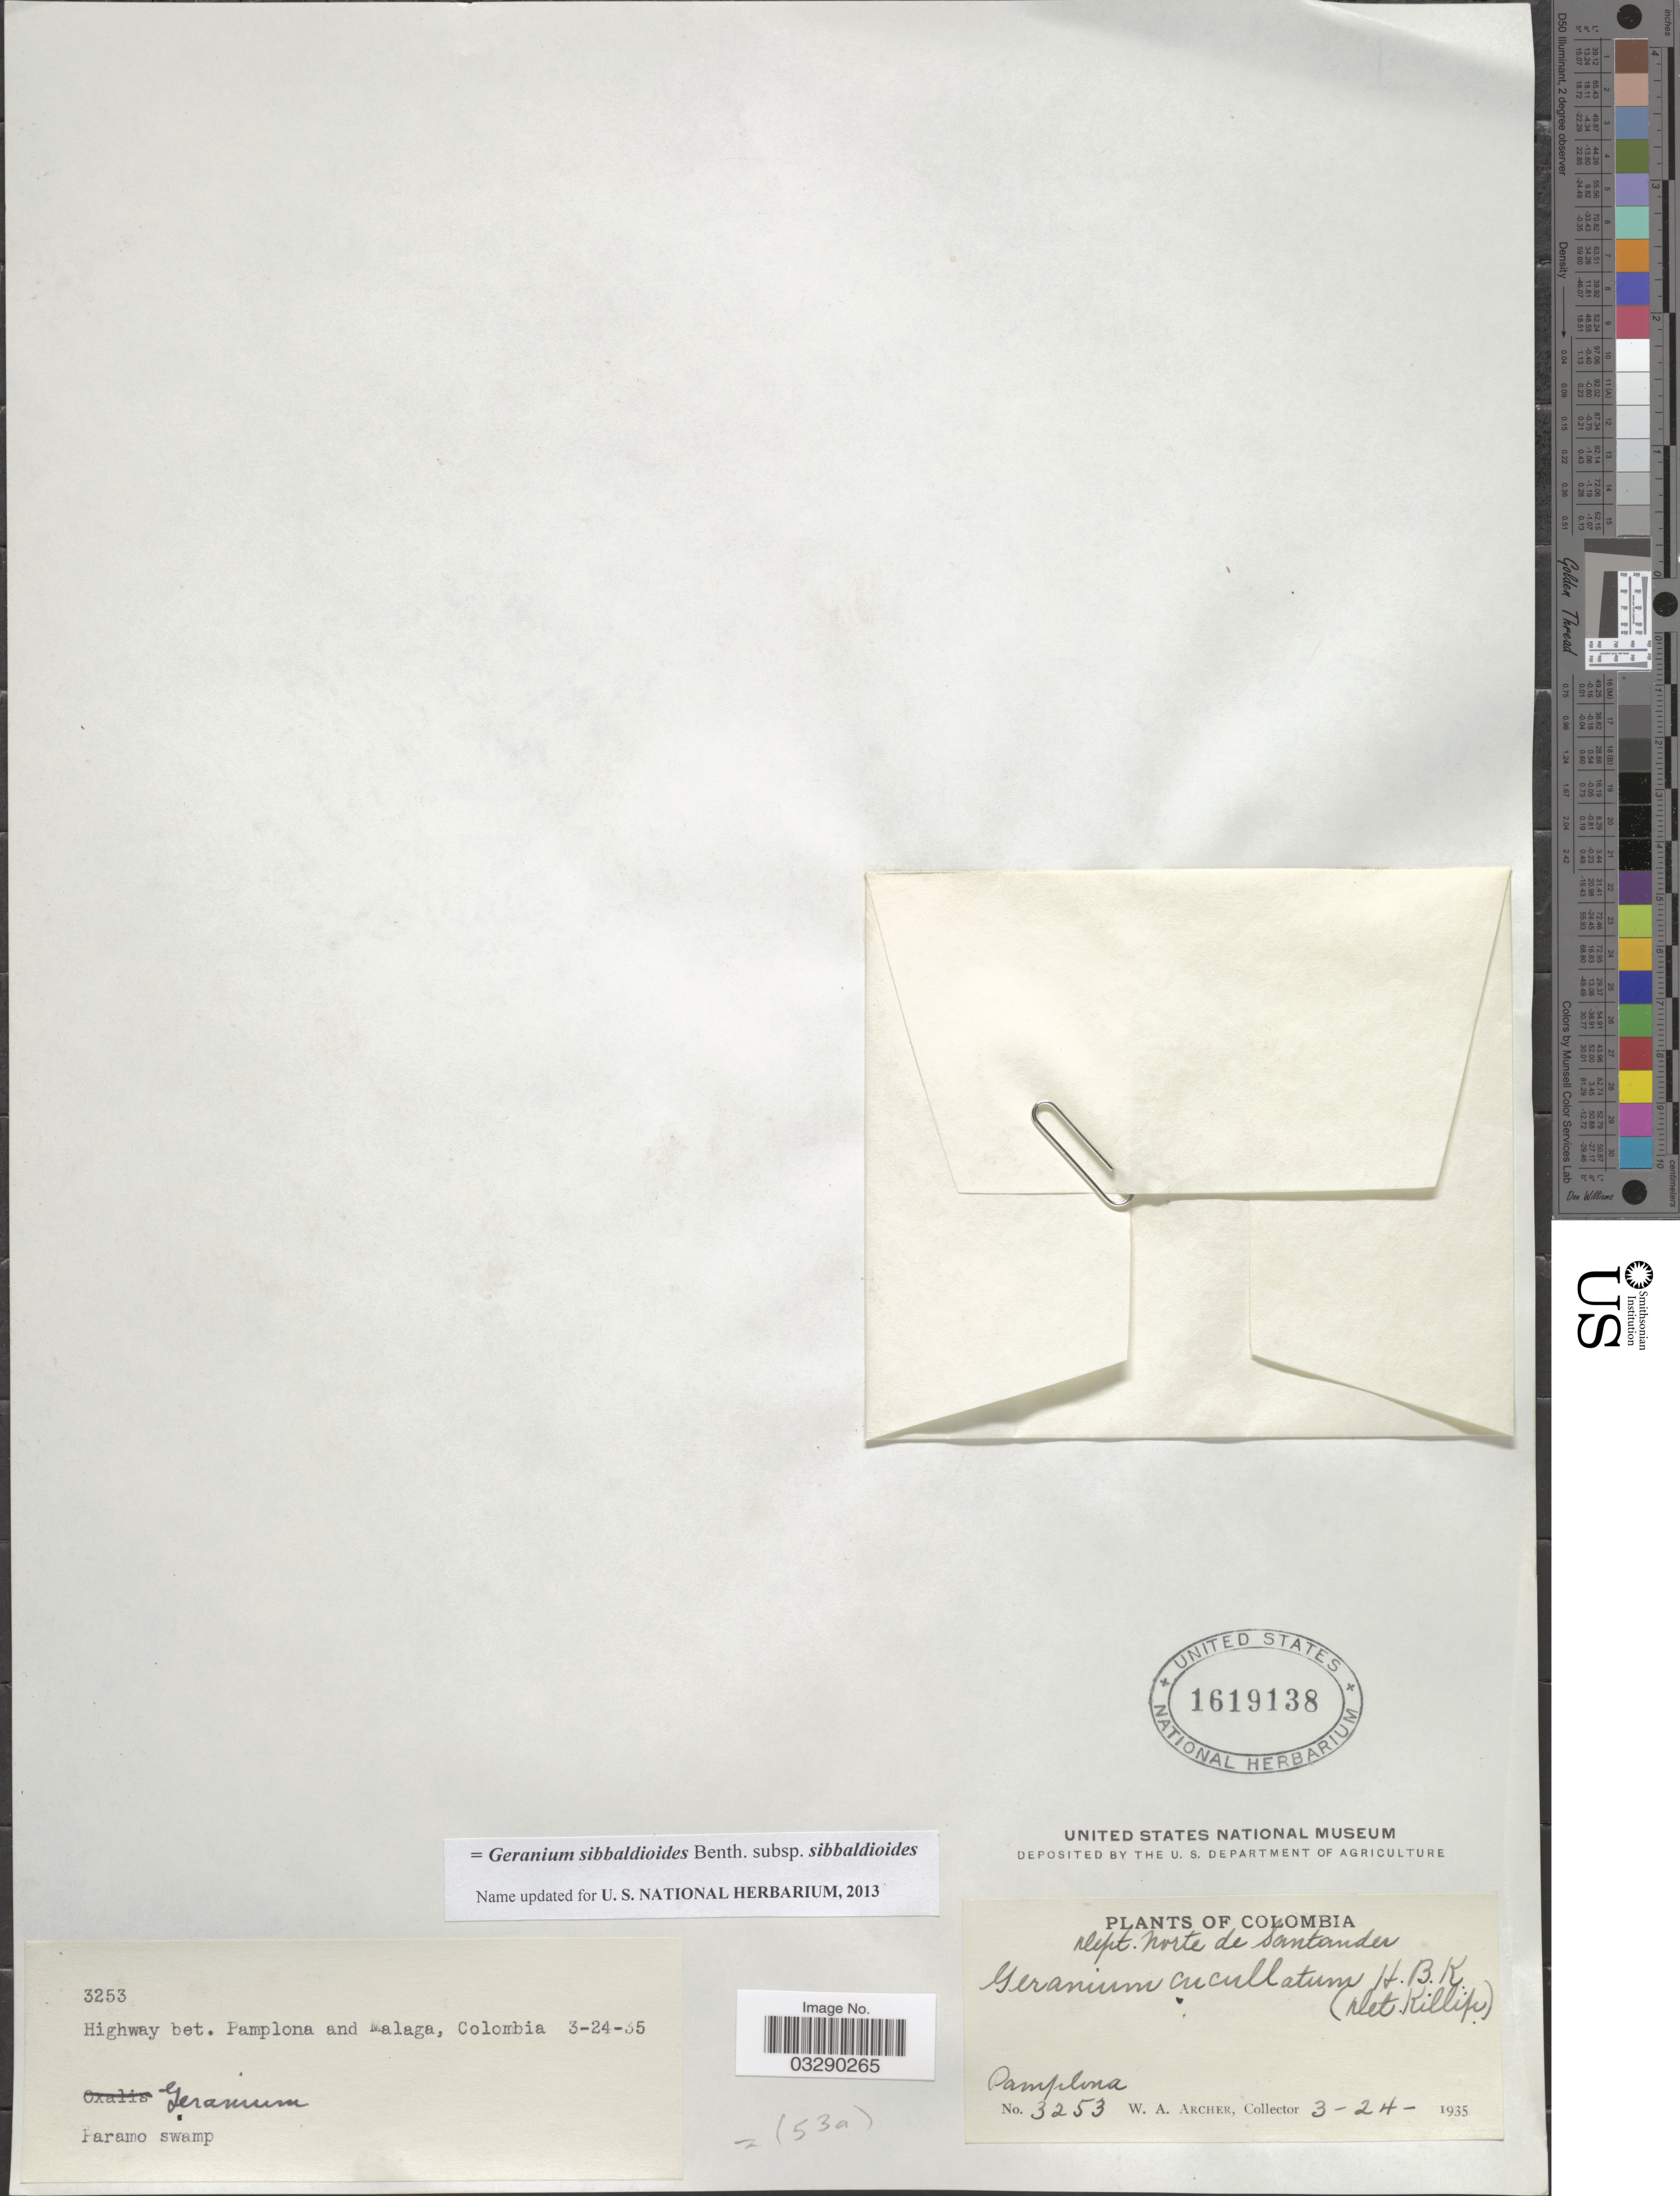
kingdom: Plantae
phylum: Tracheophyta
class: Magnoliopsida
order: Geraniales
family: Geraniaceae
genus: Geranium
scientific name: Geranium sibbaldioides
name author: Benth.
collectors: W. Archer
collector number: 3253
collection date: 1935-03-24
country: Colombia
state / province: Norte de Santander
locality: Dept. Norte de Santander. Highway bet. Pamplona and Malaga.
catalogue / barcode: US 1619138